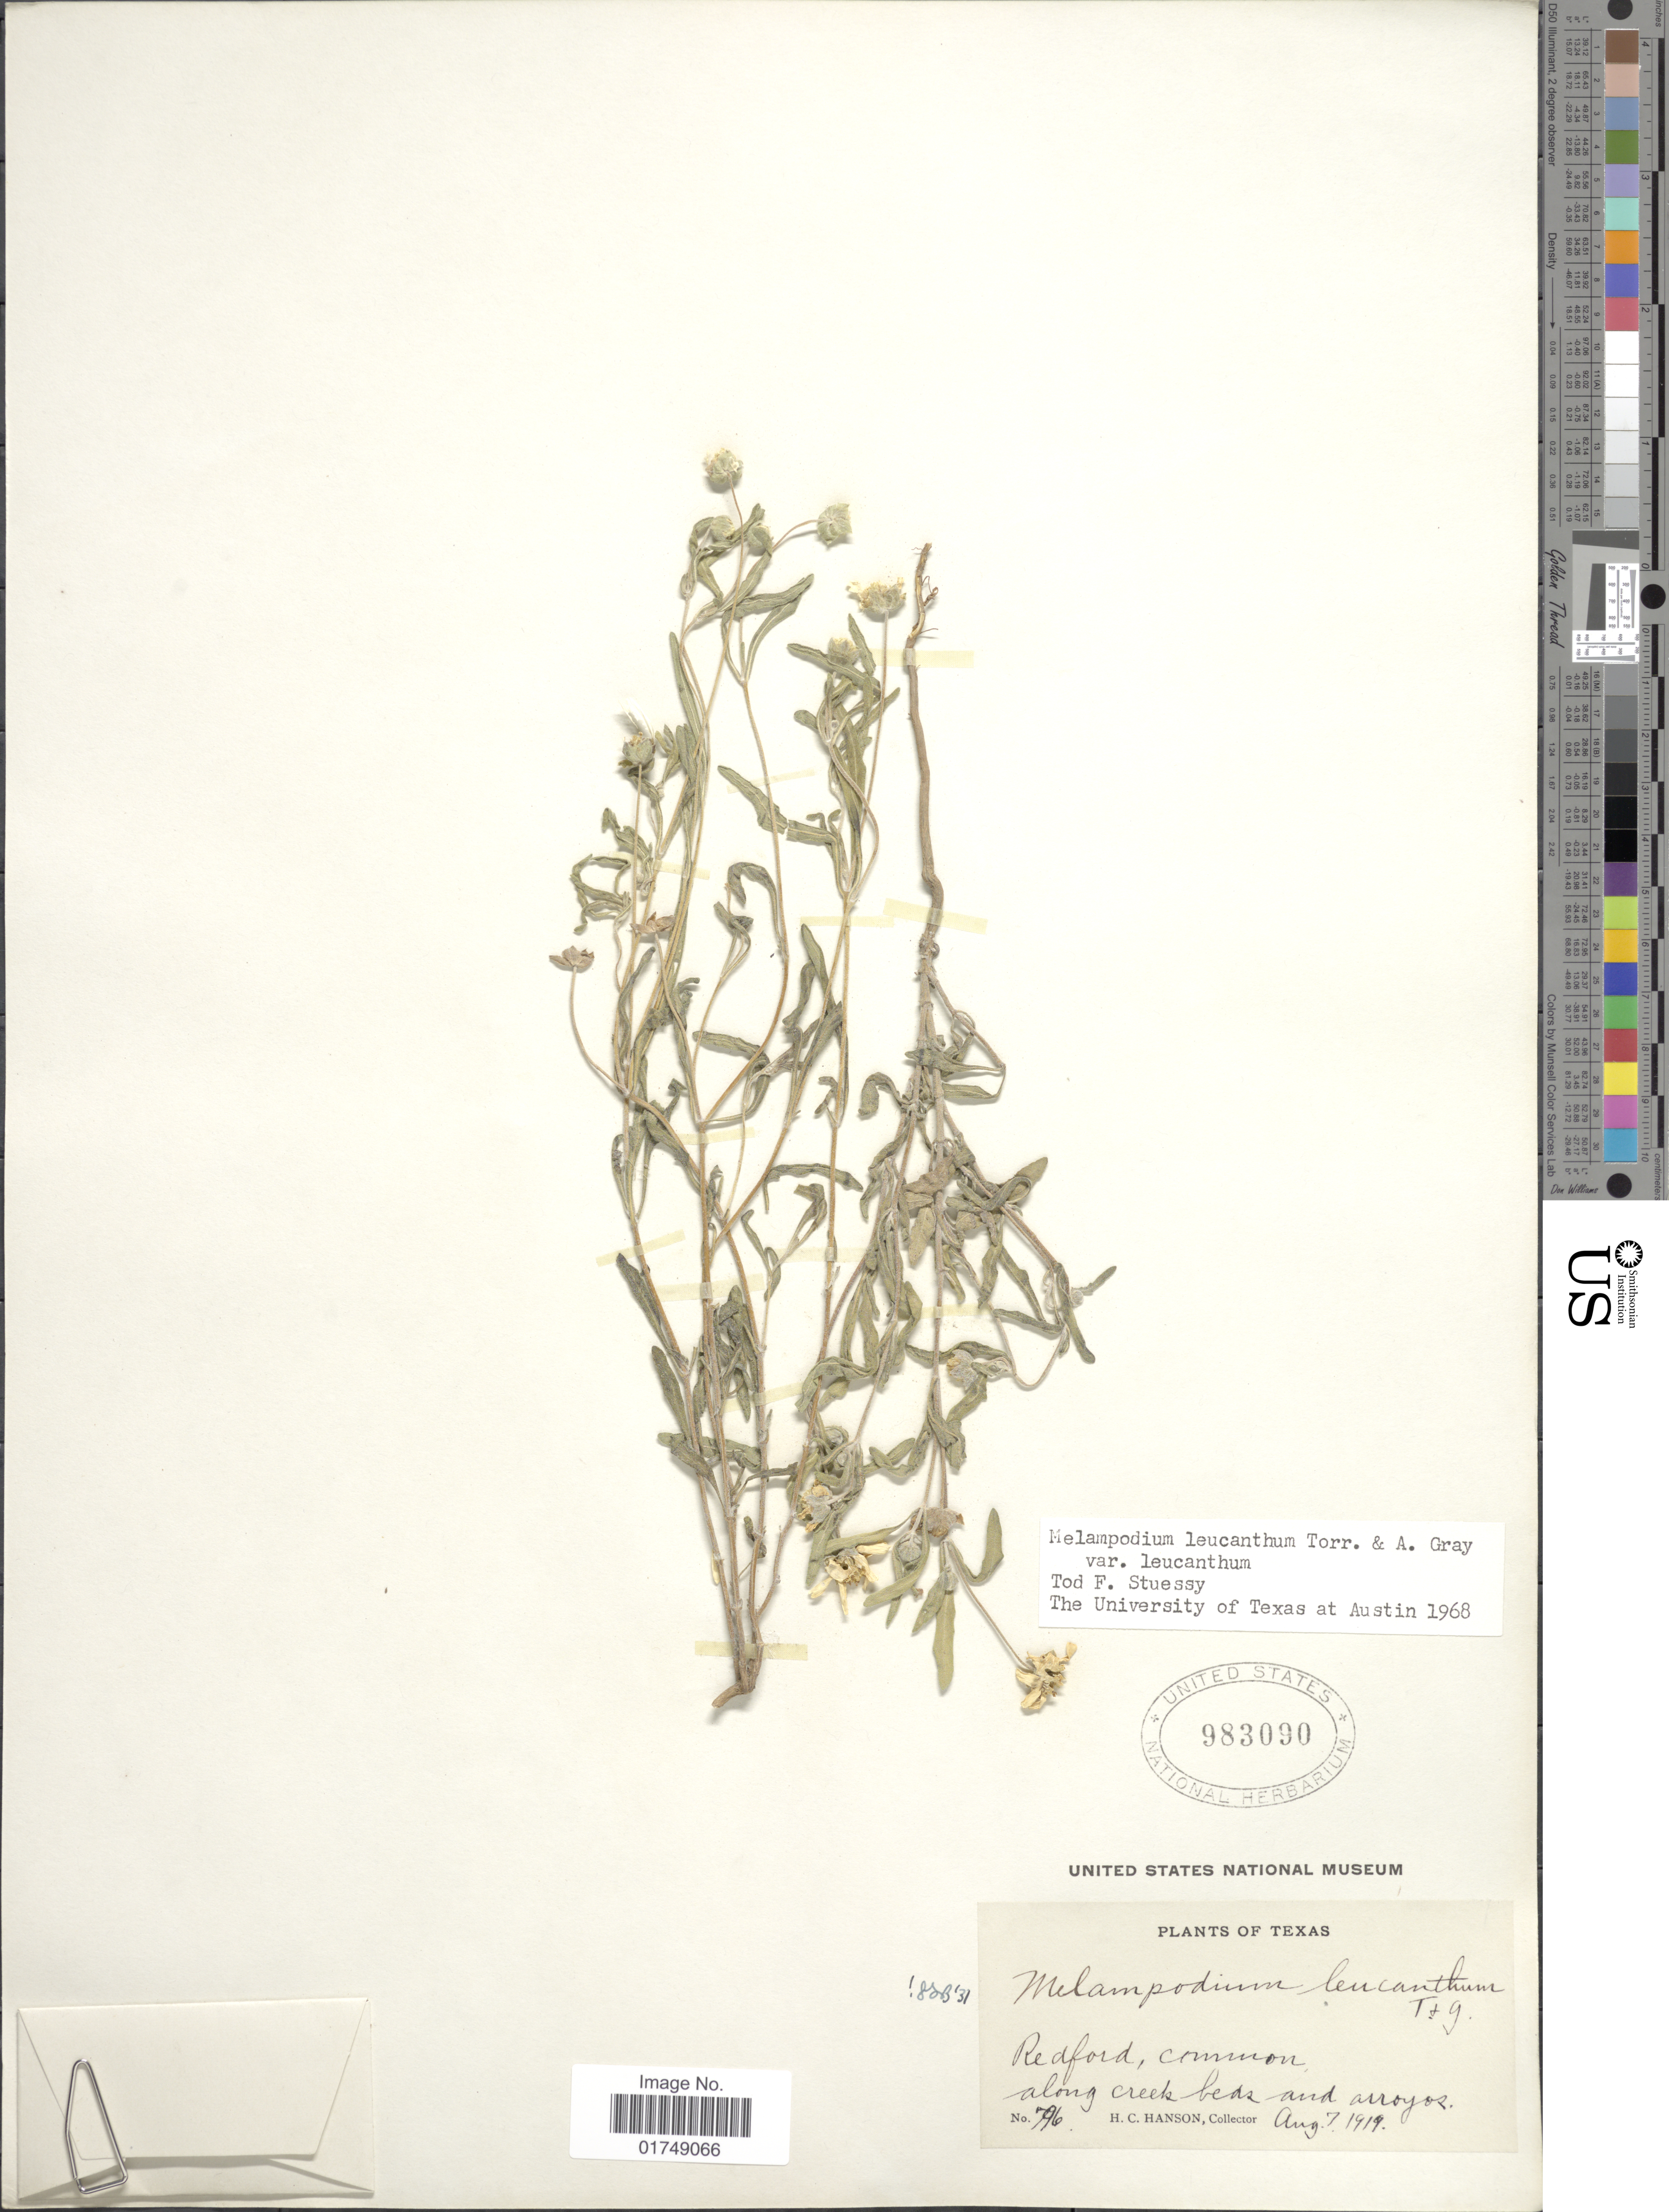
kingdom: Plantae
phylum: Tracheophyta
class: Magnoliopsida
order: Asterales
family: Asteraceae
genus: Melampodium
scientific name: Melampodium leucanthum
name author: Torr. & A. Gray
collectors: H. Hanson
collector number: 796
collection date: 1919-08-07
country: United States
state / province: Texas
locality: Along creek beds and arroyos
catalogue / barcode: US 983090